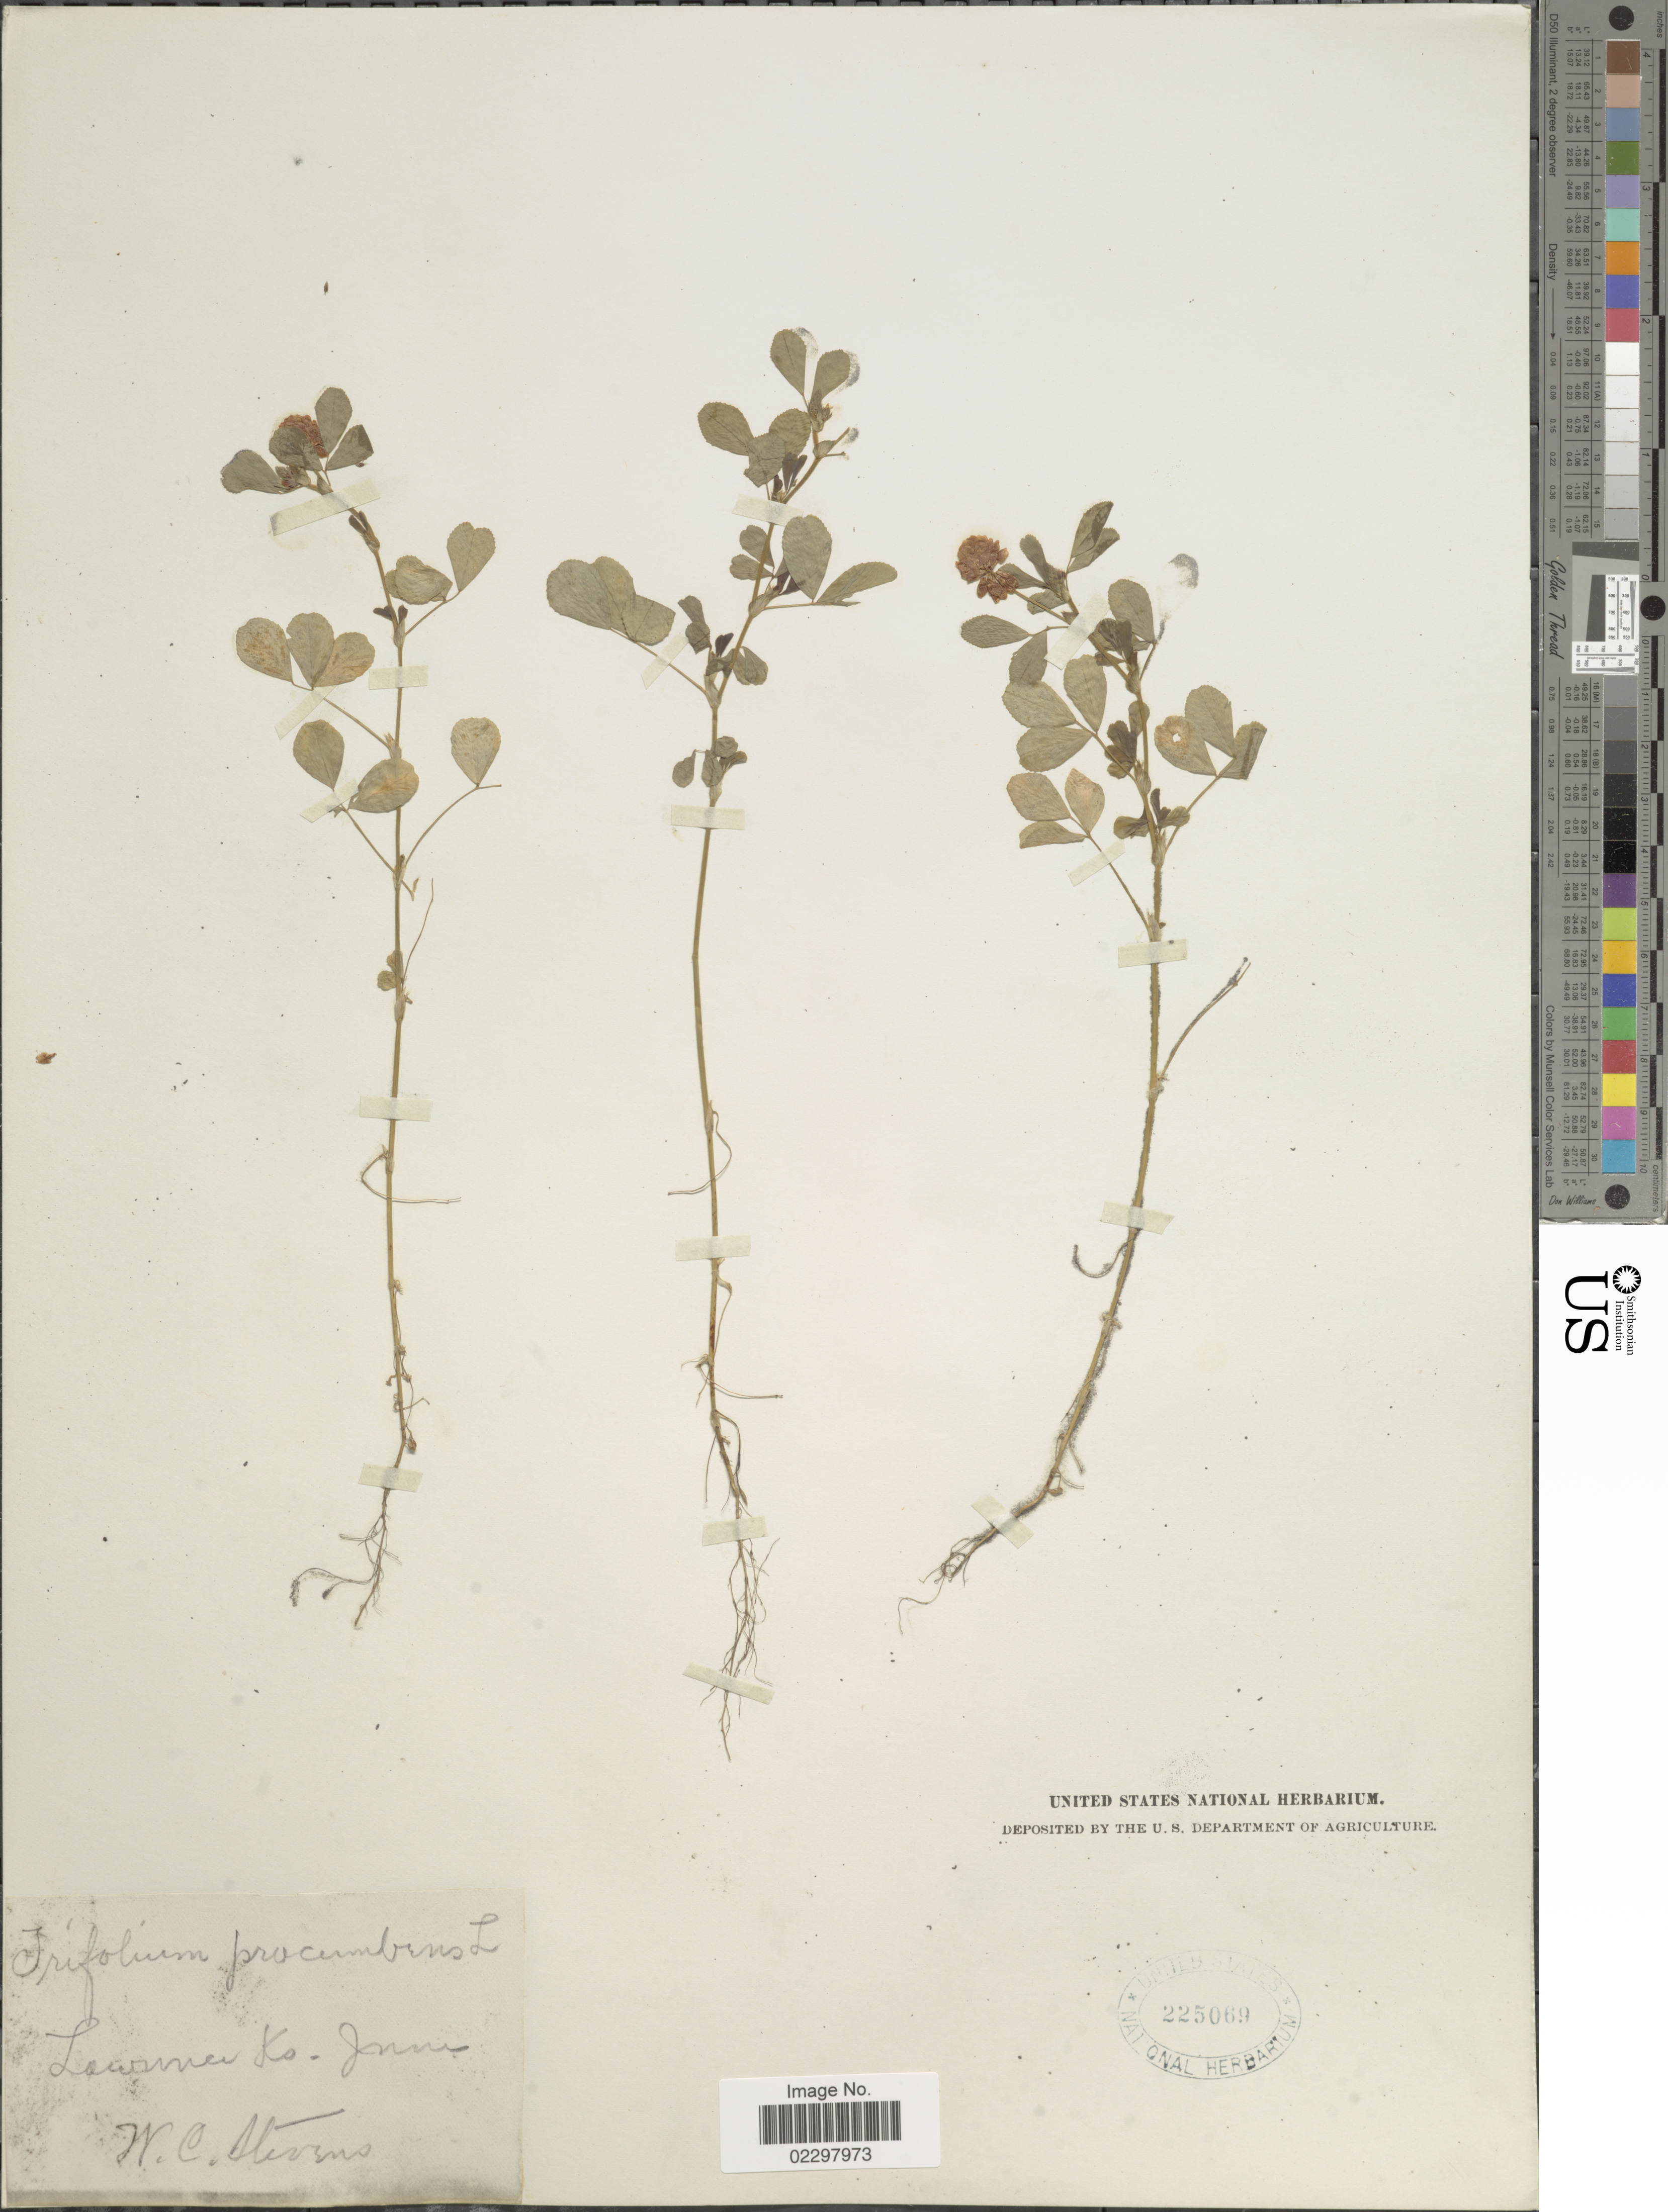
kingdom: Plantae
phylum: Tracheophyta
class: Magnoliopsida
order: Fabales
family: Fabaceae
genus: Trifolium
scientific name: Trifolium procumbens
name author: L.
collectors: W. C. Stevens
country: United States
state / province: Kansas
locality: Lawrence Ks.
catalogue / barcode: US 225069